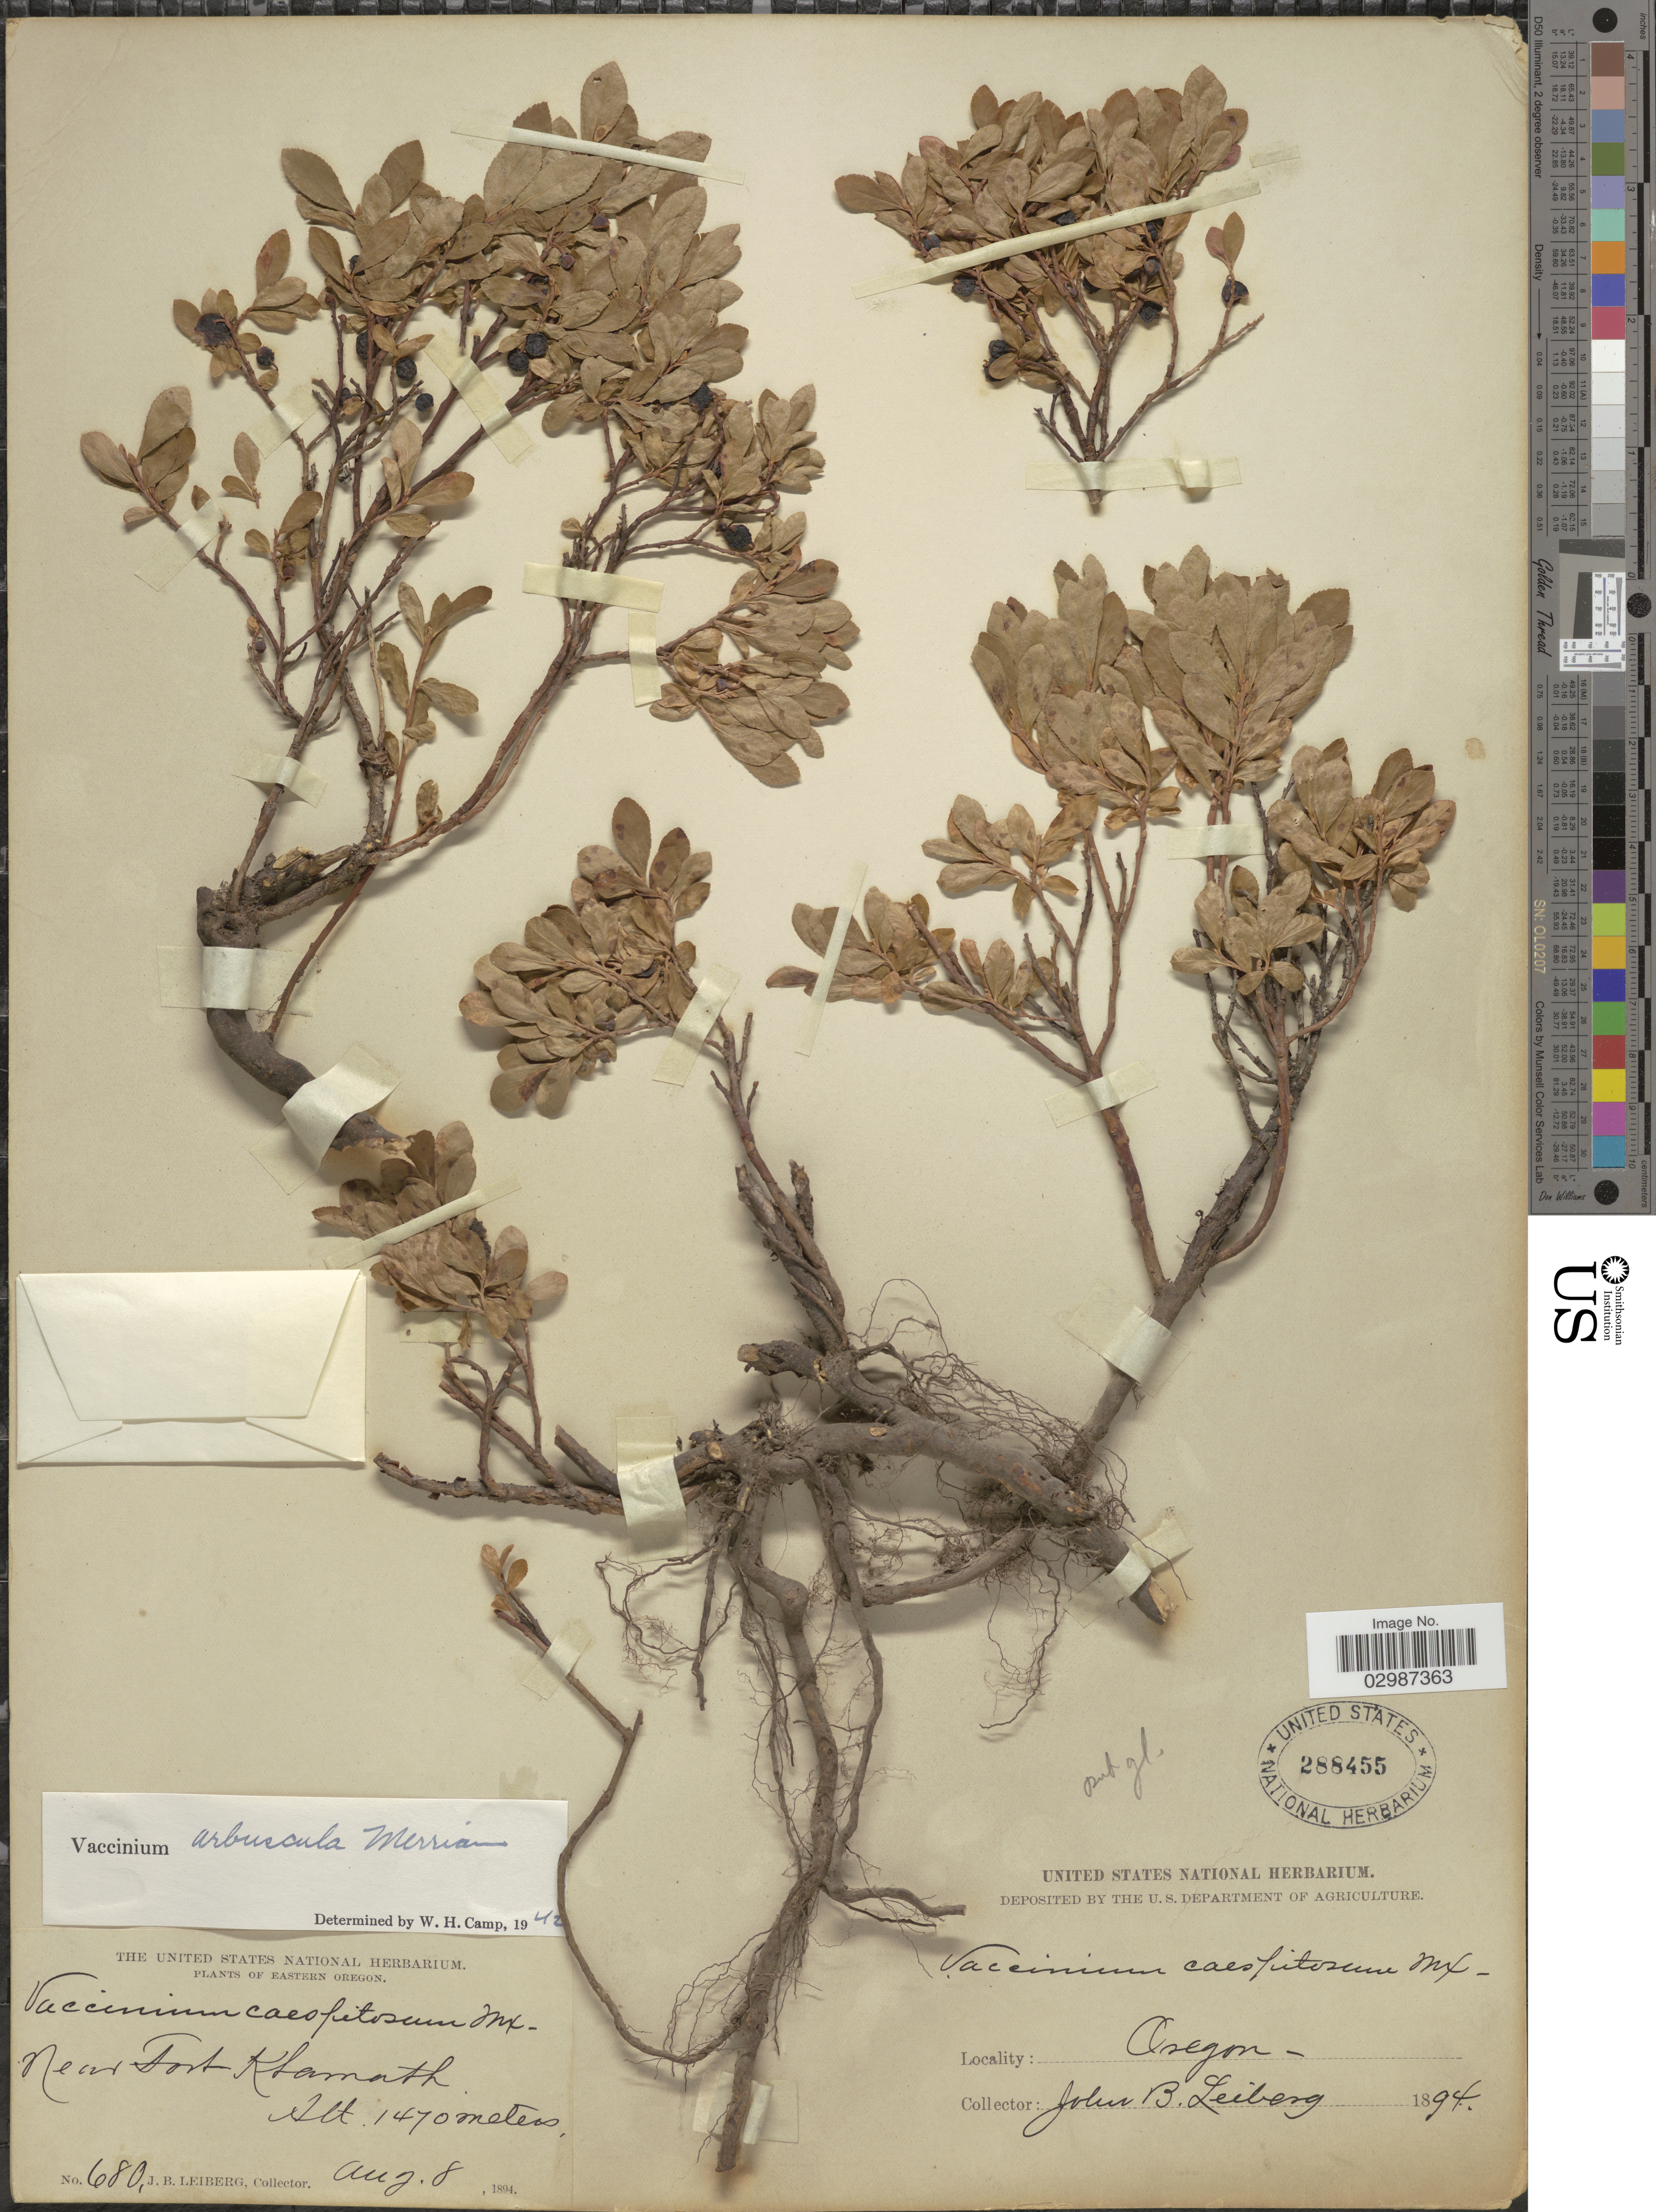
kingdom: Plantae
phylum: Tracheophyta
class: Magnoliopsida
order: Ericales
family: Ericaceae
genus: Vaccinium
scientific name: Vaccinium arbuscula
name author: (A. Gray) Merriam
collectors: J. B. Leiberg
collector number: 680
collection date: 1894-08-08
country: United States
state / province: Oregon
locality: Eastern Oregon, Near Fort Klamath.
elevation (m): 1470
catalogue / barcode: US 288455